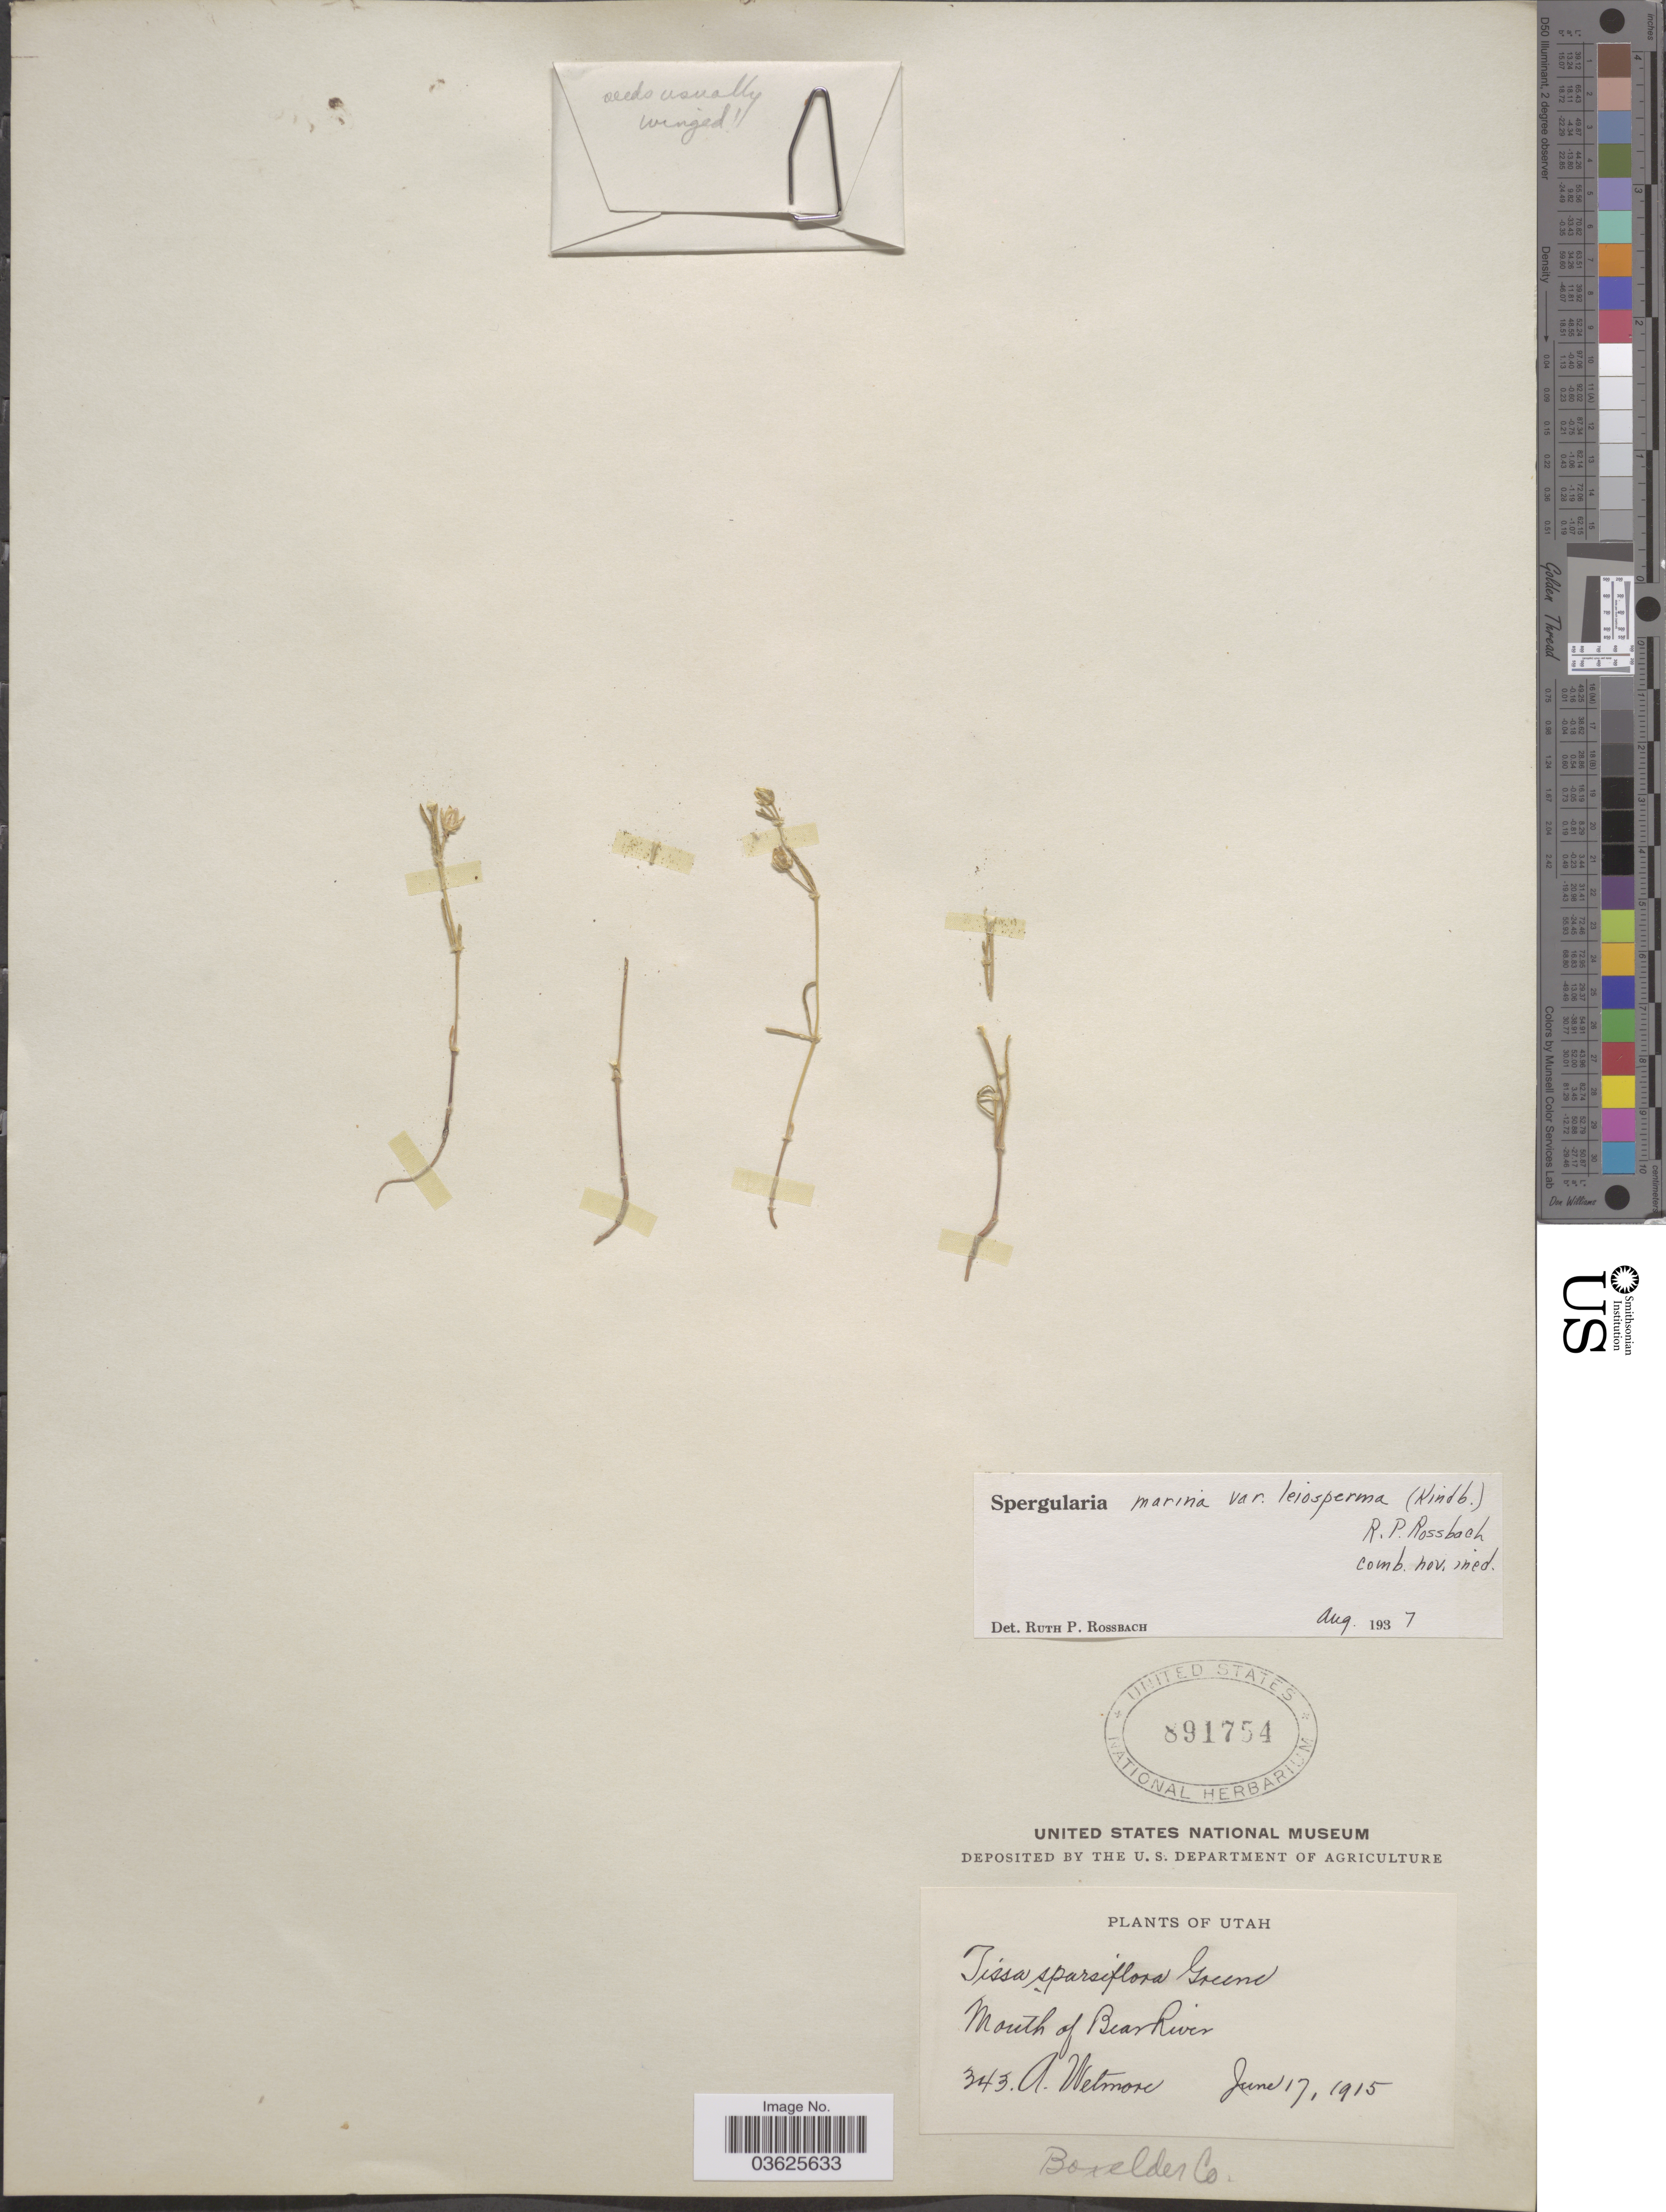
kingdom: Plantae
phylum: Tracheophyta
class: Magnoliopsida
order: Caryophyllales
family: Caryophyllaceae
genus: Spergularia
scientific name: Spergularia marina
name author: (L.) Griseb.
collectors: A. Wetmore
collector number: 343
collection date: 1915-06-17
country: United States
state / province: Utah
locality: Mouth of Bear River. Boxelder Co.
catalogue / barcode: US 891754